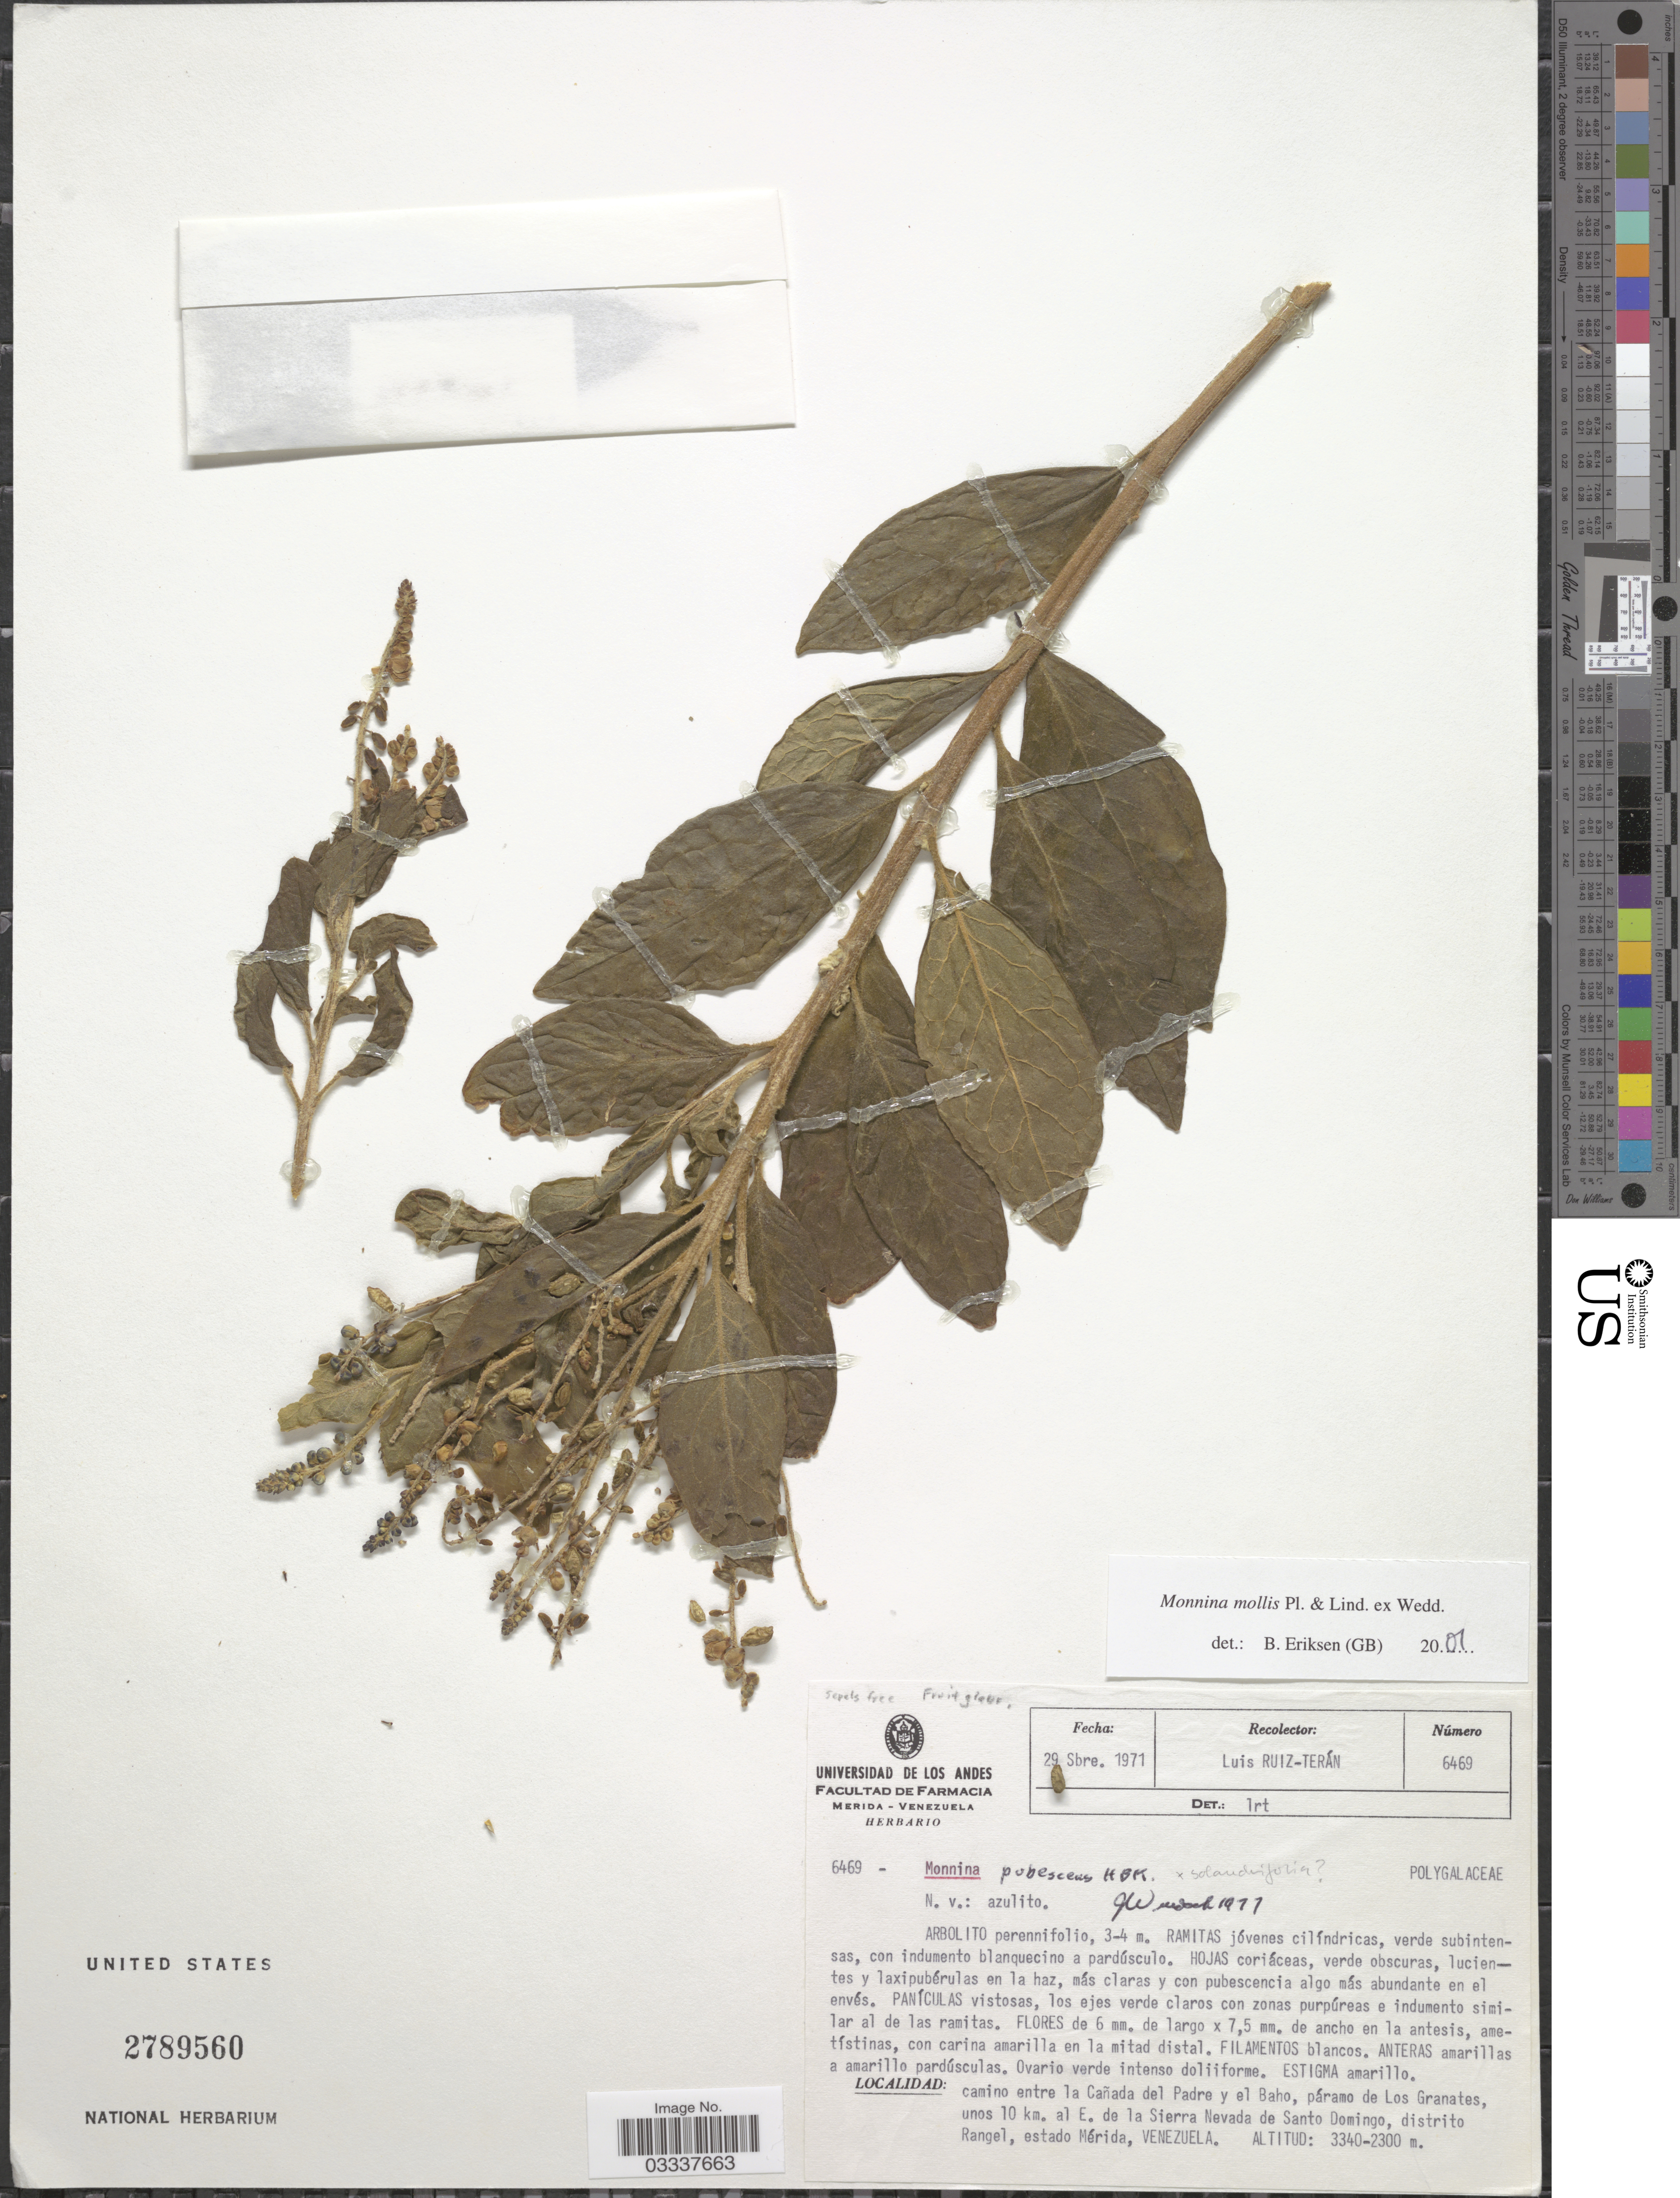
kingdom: Plantae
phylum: Tracheophyta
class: Magnoliopsida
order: Fabales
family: Polygalaceae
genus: Monnina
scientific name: Monnina mollis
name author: Planch. & Linden in Triana & Planch.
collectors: L. Teran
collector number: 6469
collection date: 1971-09-29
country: Venezuela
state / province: Mérida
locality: Camino entre la Cañada del Padre y el Baho, páramo de Los Granates, unos 10 km. al E. de la Sierra Nevada de Santo Domingo, distrito Rangel.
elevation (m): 2300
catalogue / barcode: US 2789560